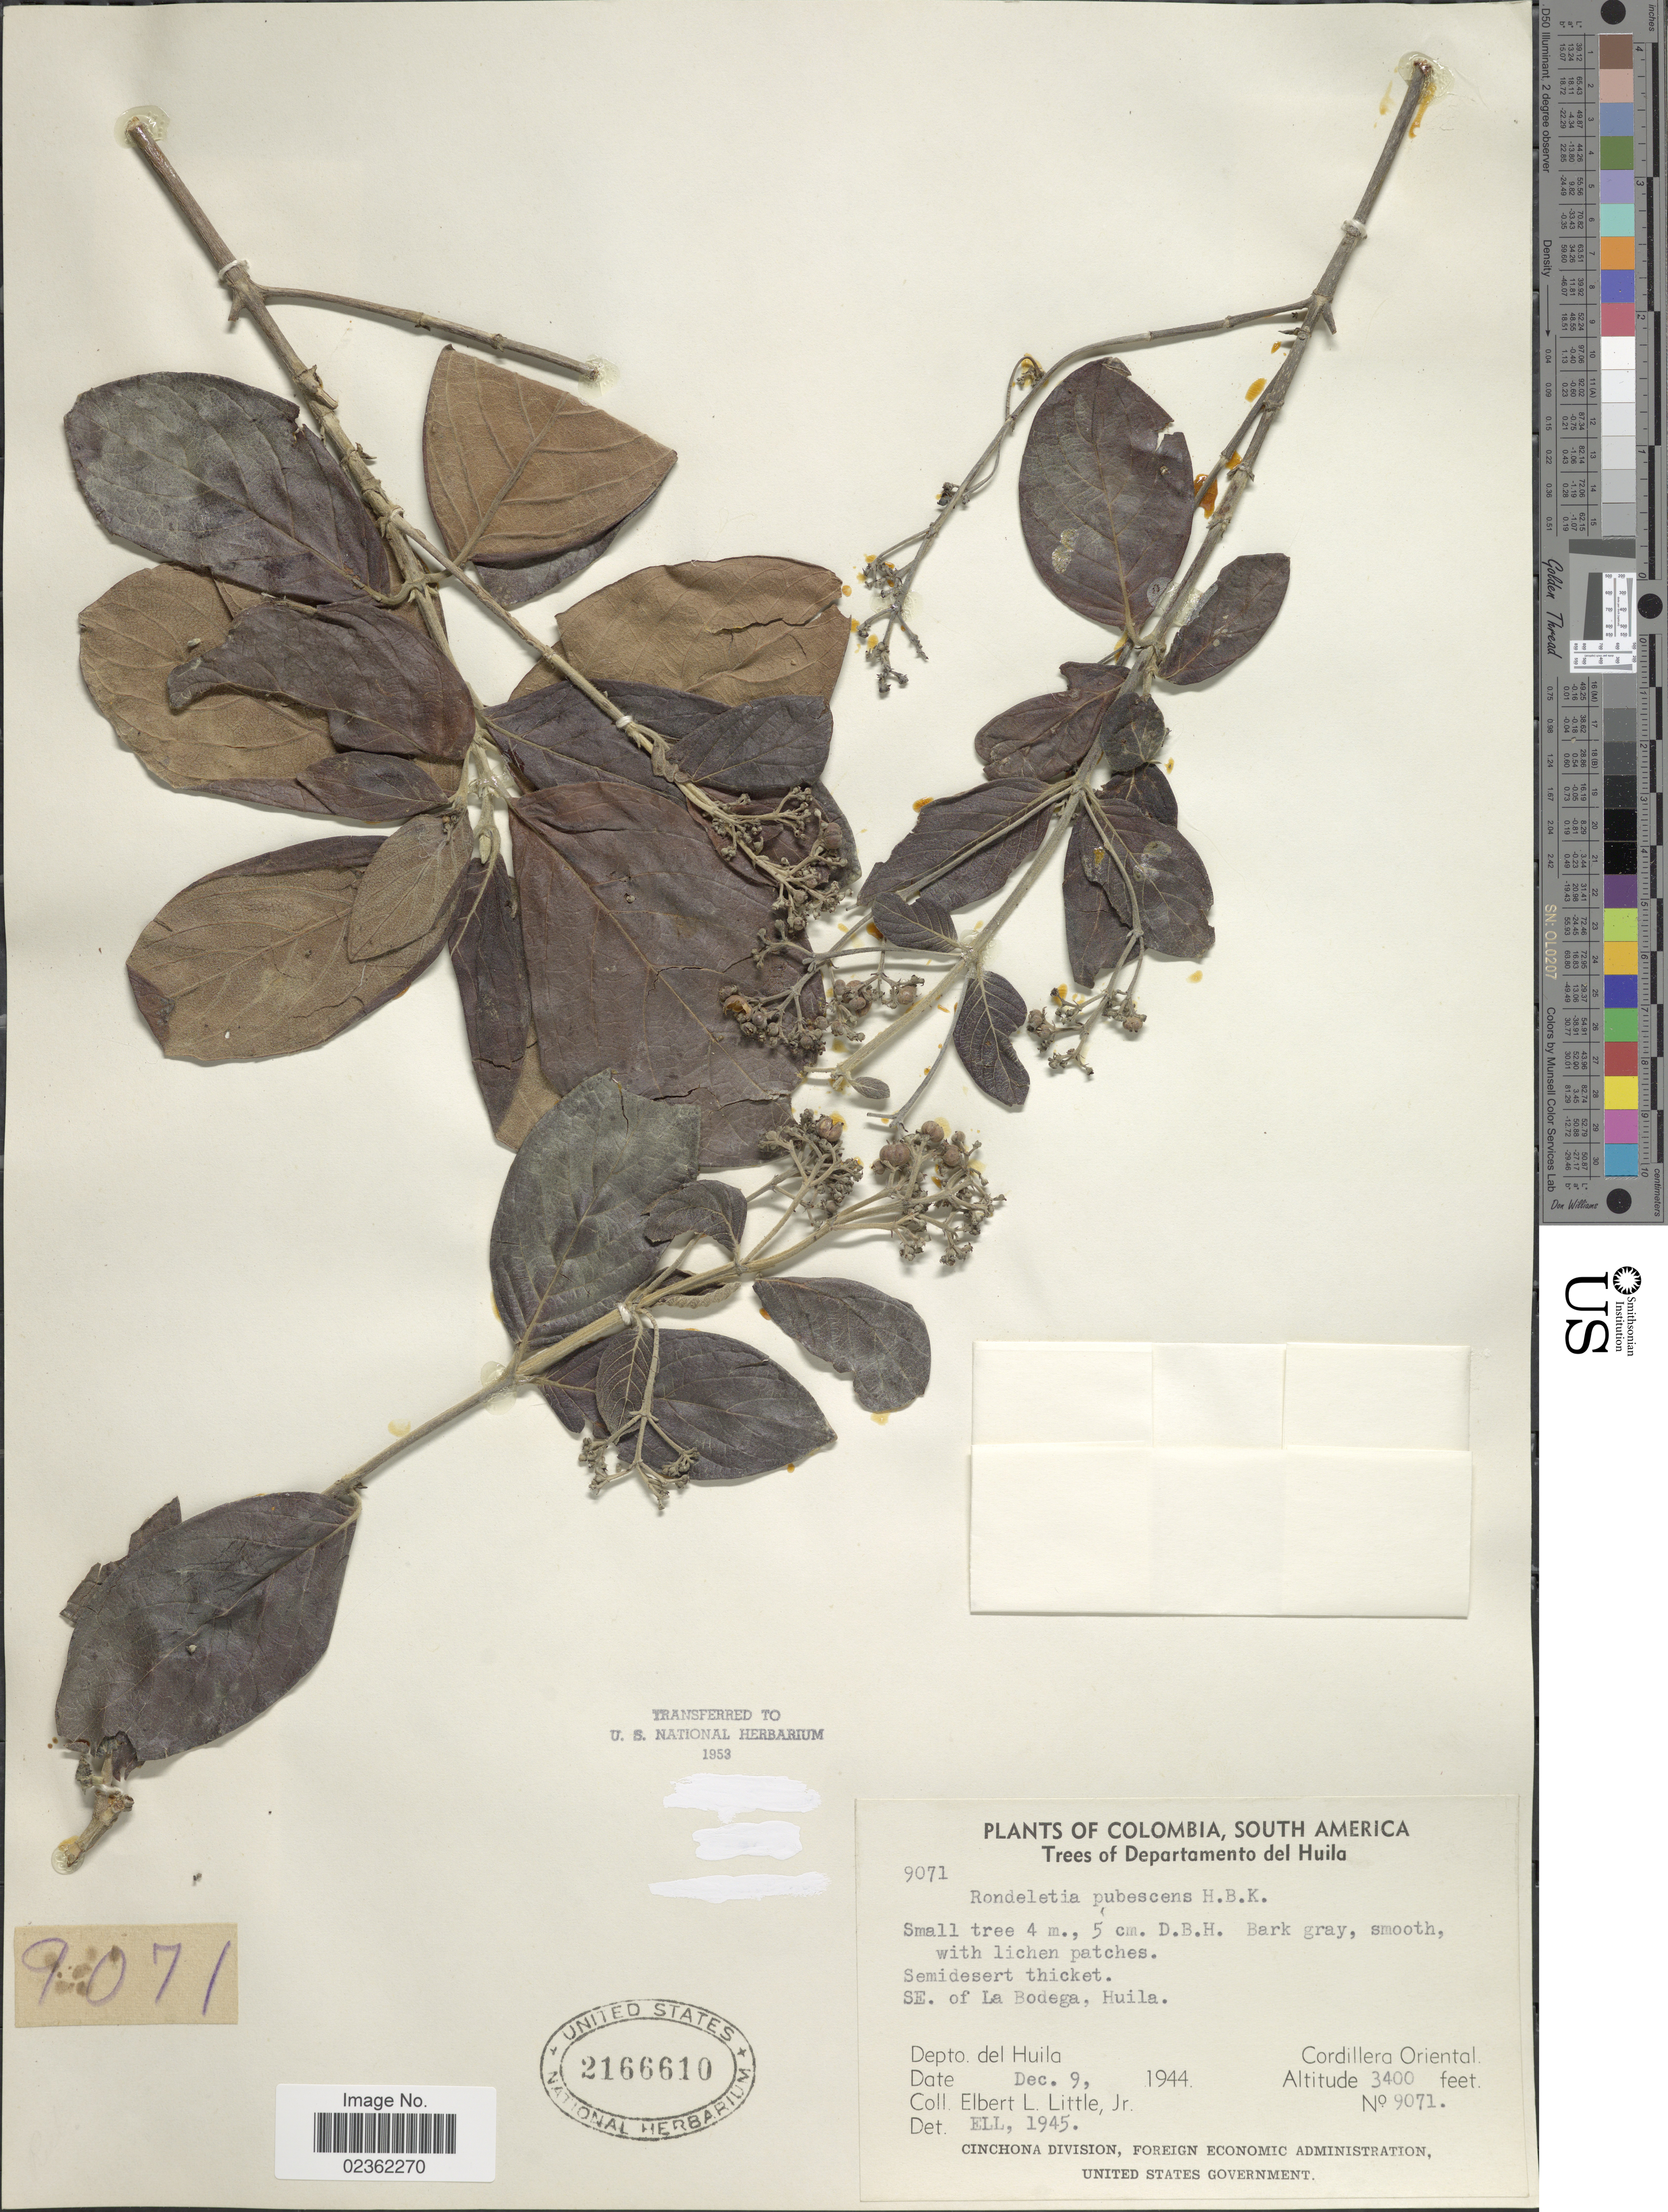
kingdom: Plantae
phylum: Tracheophyta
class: Magnoliopsida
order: Gentianales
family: Rubiaceae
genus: Rondeletia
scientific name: Rondeletia pubescens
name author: Kunth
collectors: E. L. Little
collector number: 9071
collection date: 1944-12-09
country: Colombia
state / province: Huila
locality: SE. of La Bodega, Huila, Cordillera Oriental.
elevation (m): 1036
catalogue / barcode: US 2166610